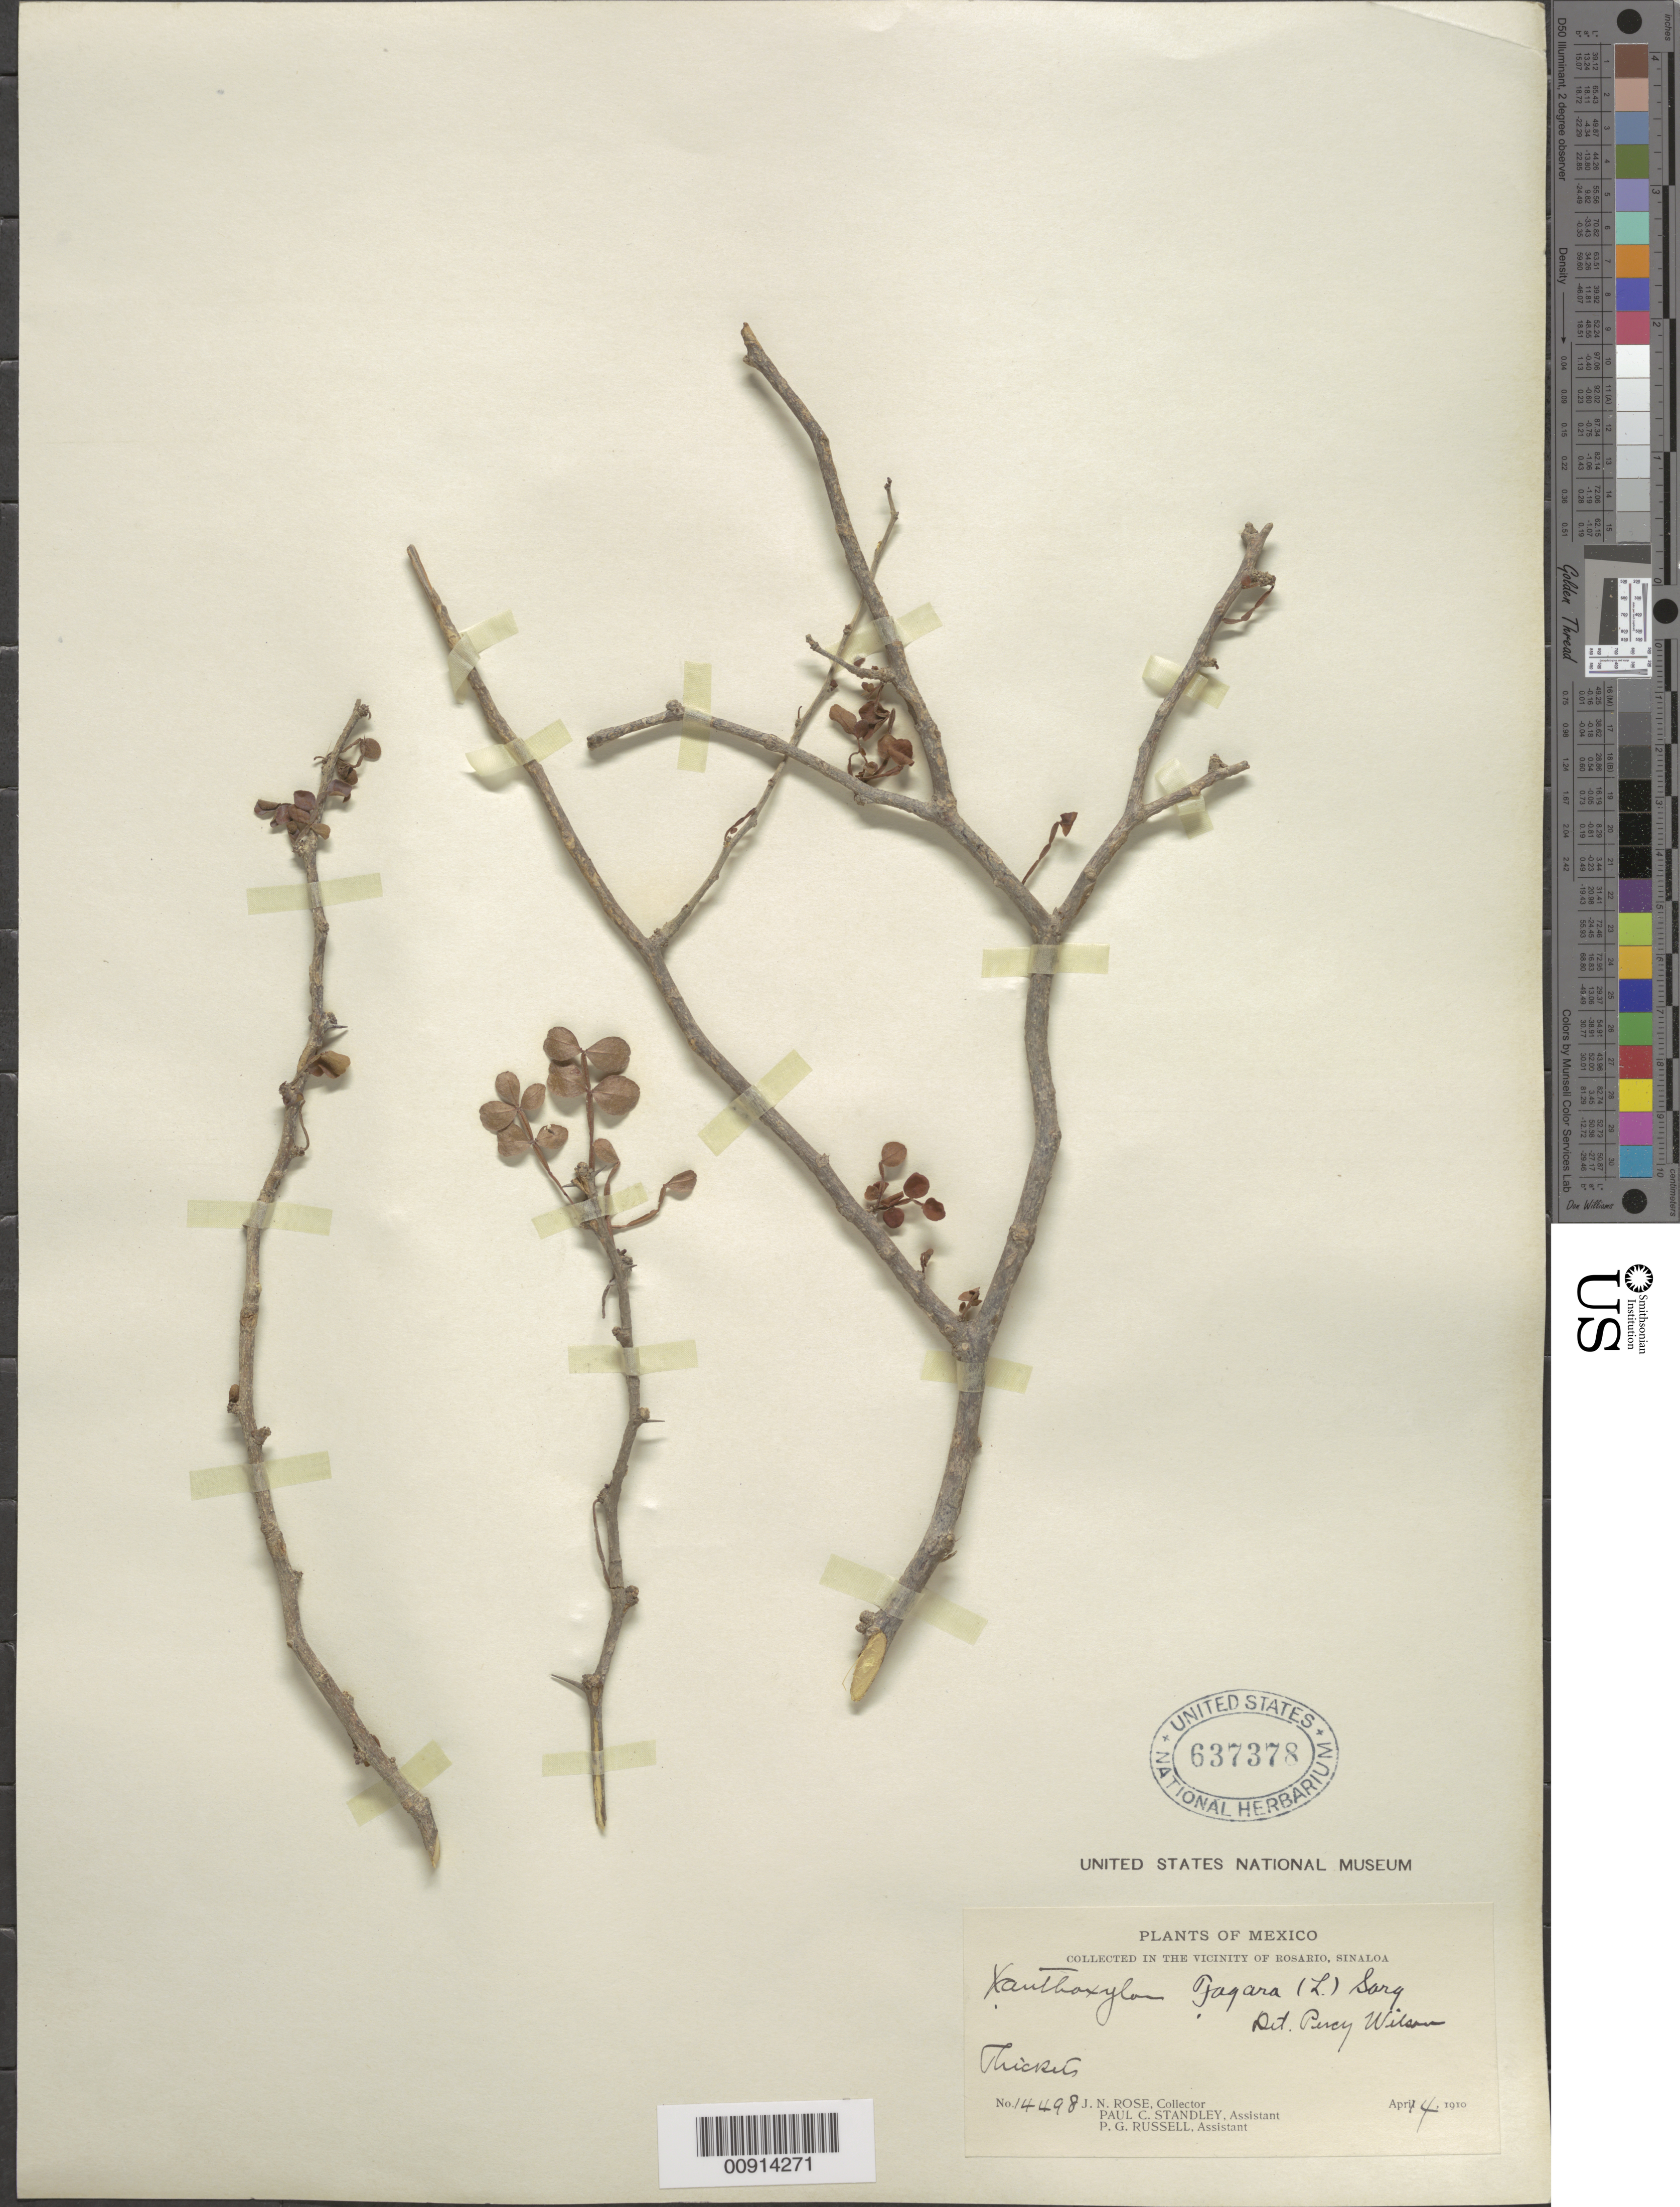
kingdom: Plantae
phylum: Tracheophyta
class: Magnoliopsida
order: Sapindales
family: Rutaceae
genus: Zanthoxylum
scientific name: Zanthoxylum fagara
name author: (L.) Sarg.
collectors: J. N. Rose, P. C. Standley & P. G. Russell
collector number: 14498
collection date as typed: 14 Apr 1910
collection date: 1910-04-14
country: Mexico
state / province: Sinaloa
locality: Vicinity of Rosario, Sinaloa.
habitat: Thickets.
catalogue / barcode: US 637378